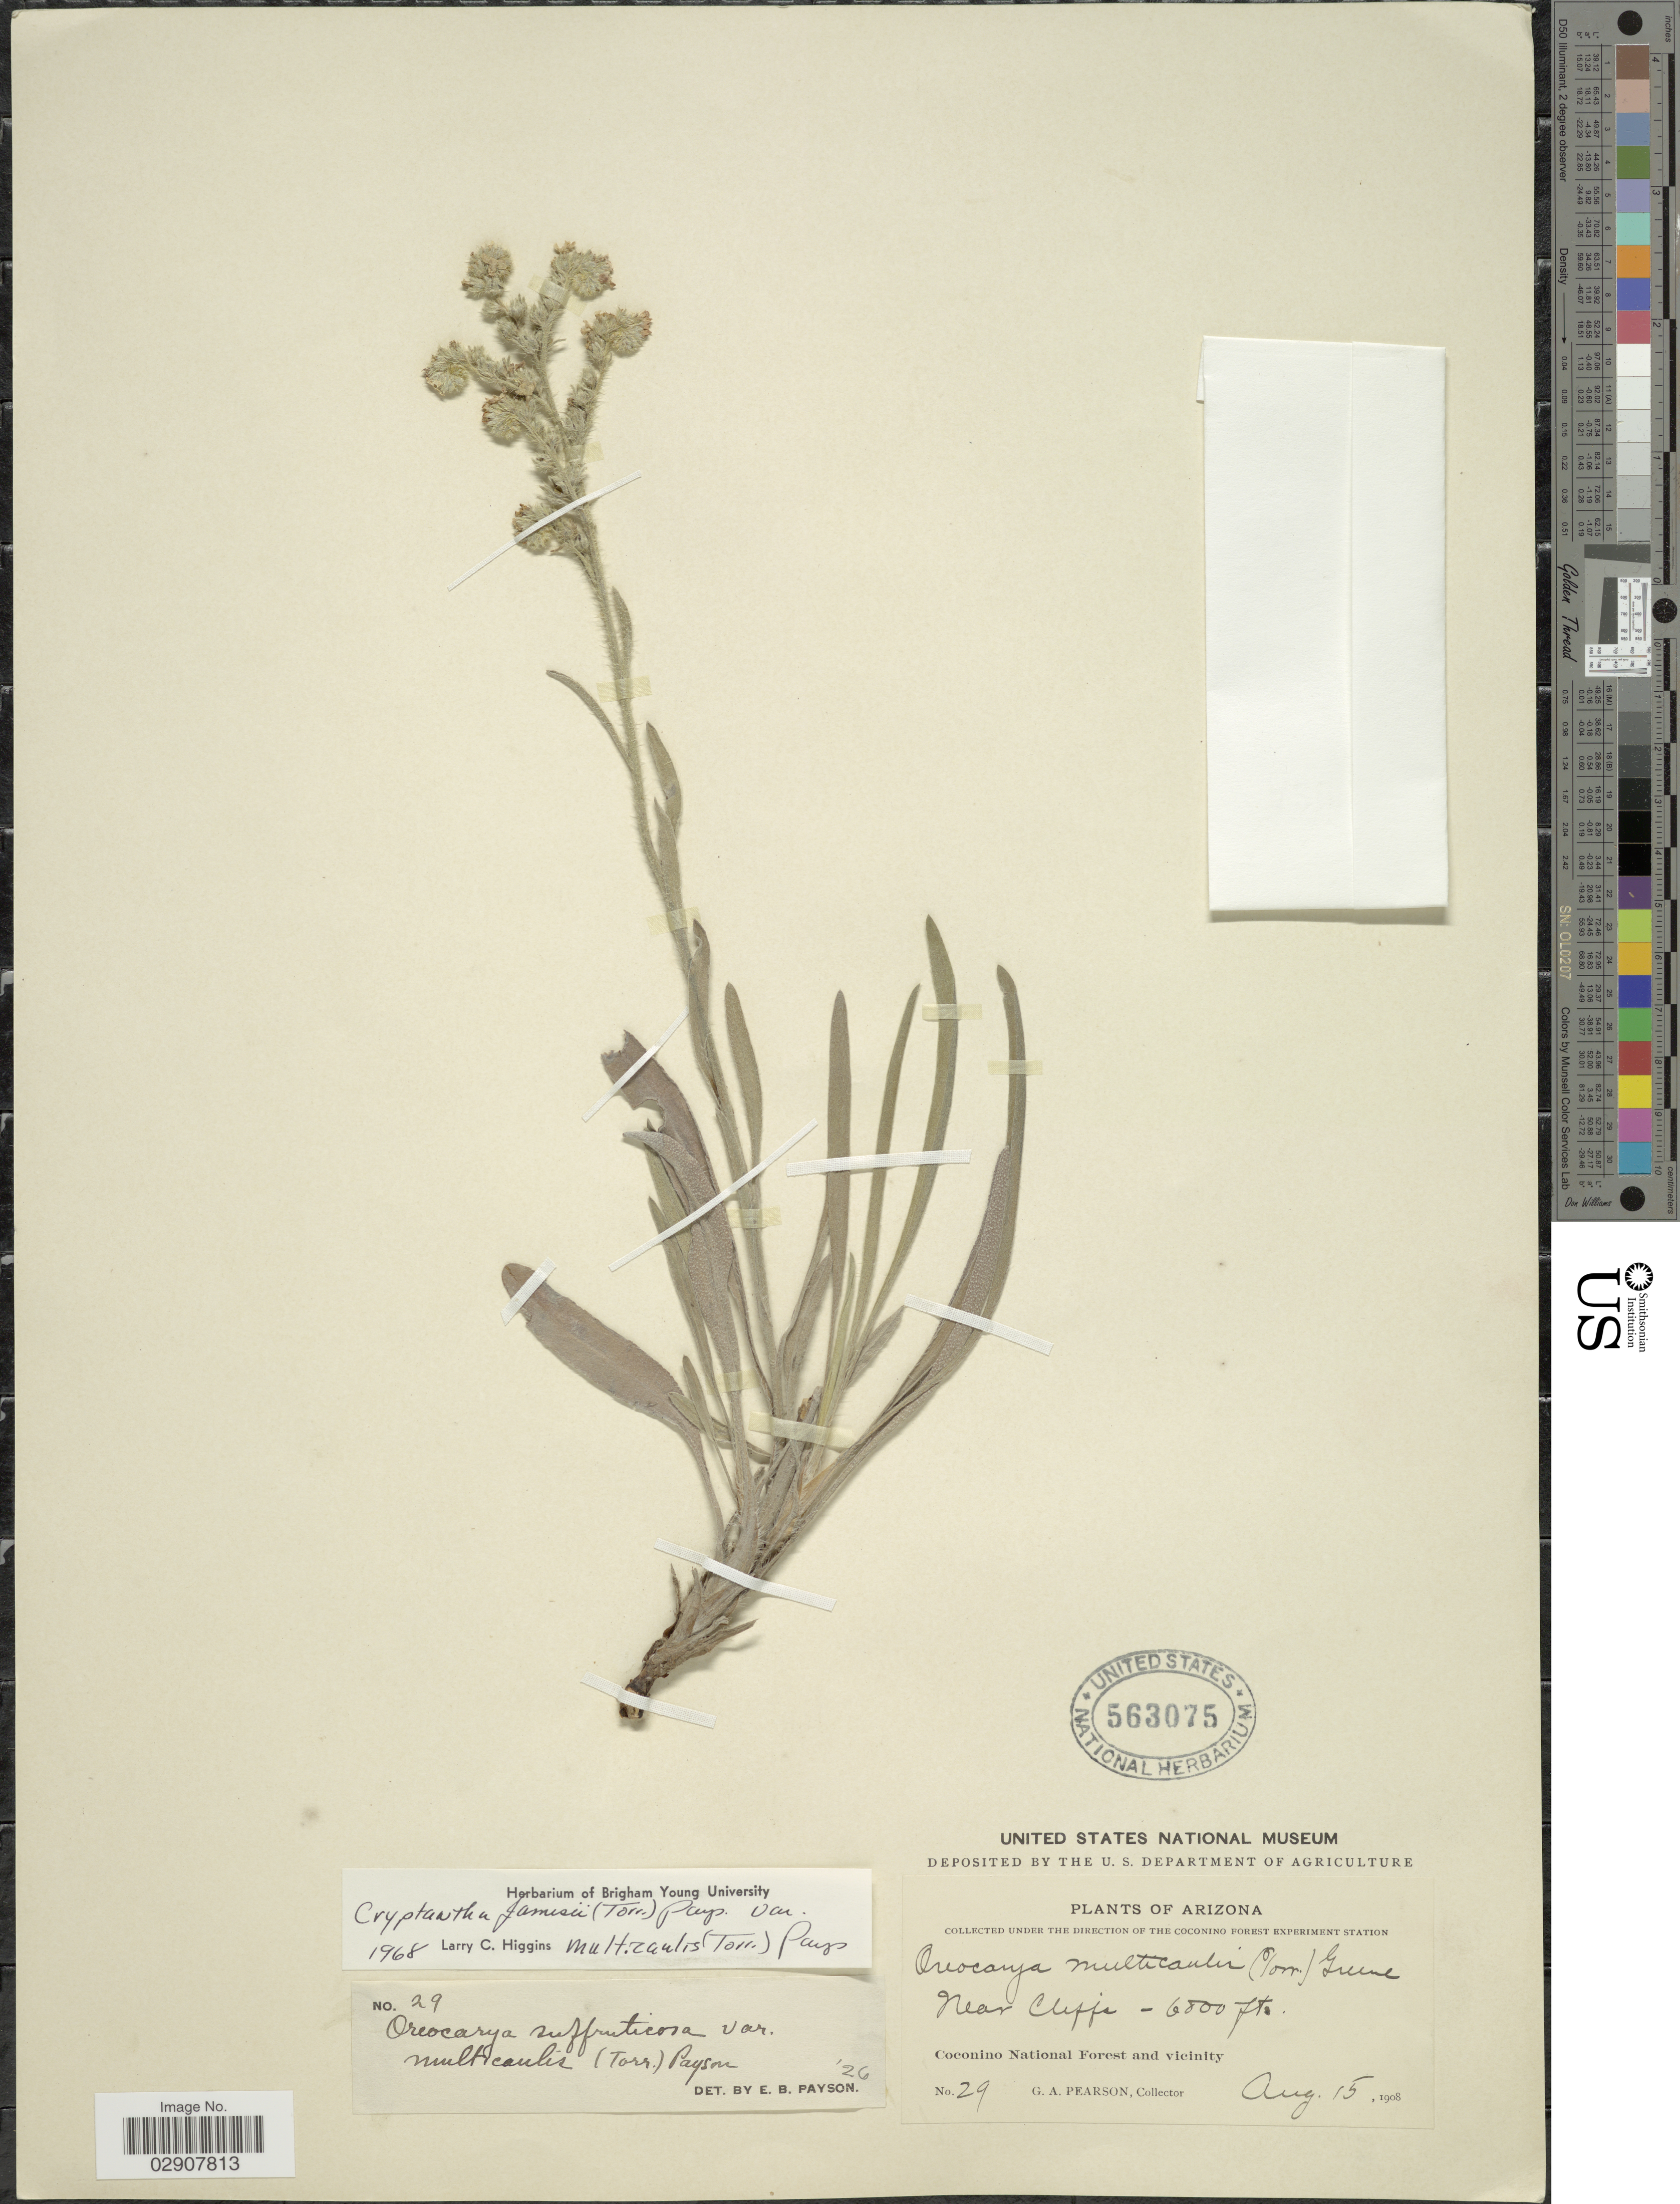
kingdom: Plantae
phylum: Tracheophyta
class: Magnoliopsida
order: Boraginales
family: Boraginaceae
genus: Cryptantha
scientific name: Cryptantha jamesii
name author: (Torr.) Payson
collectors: G. Pearson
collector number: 29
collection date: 1908-08-15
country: United States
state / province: Arizona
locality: Coconino National Forest and vicinity. Near Cliffs. Arizona.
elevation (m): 1829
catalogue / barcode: US 563075